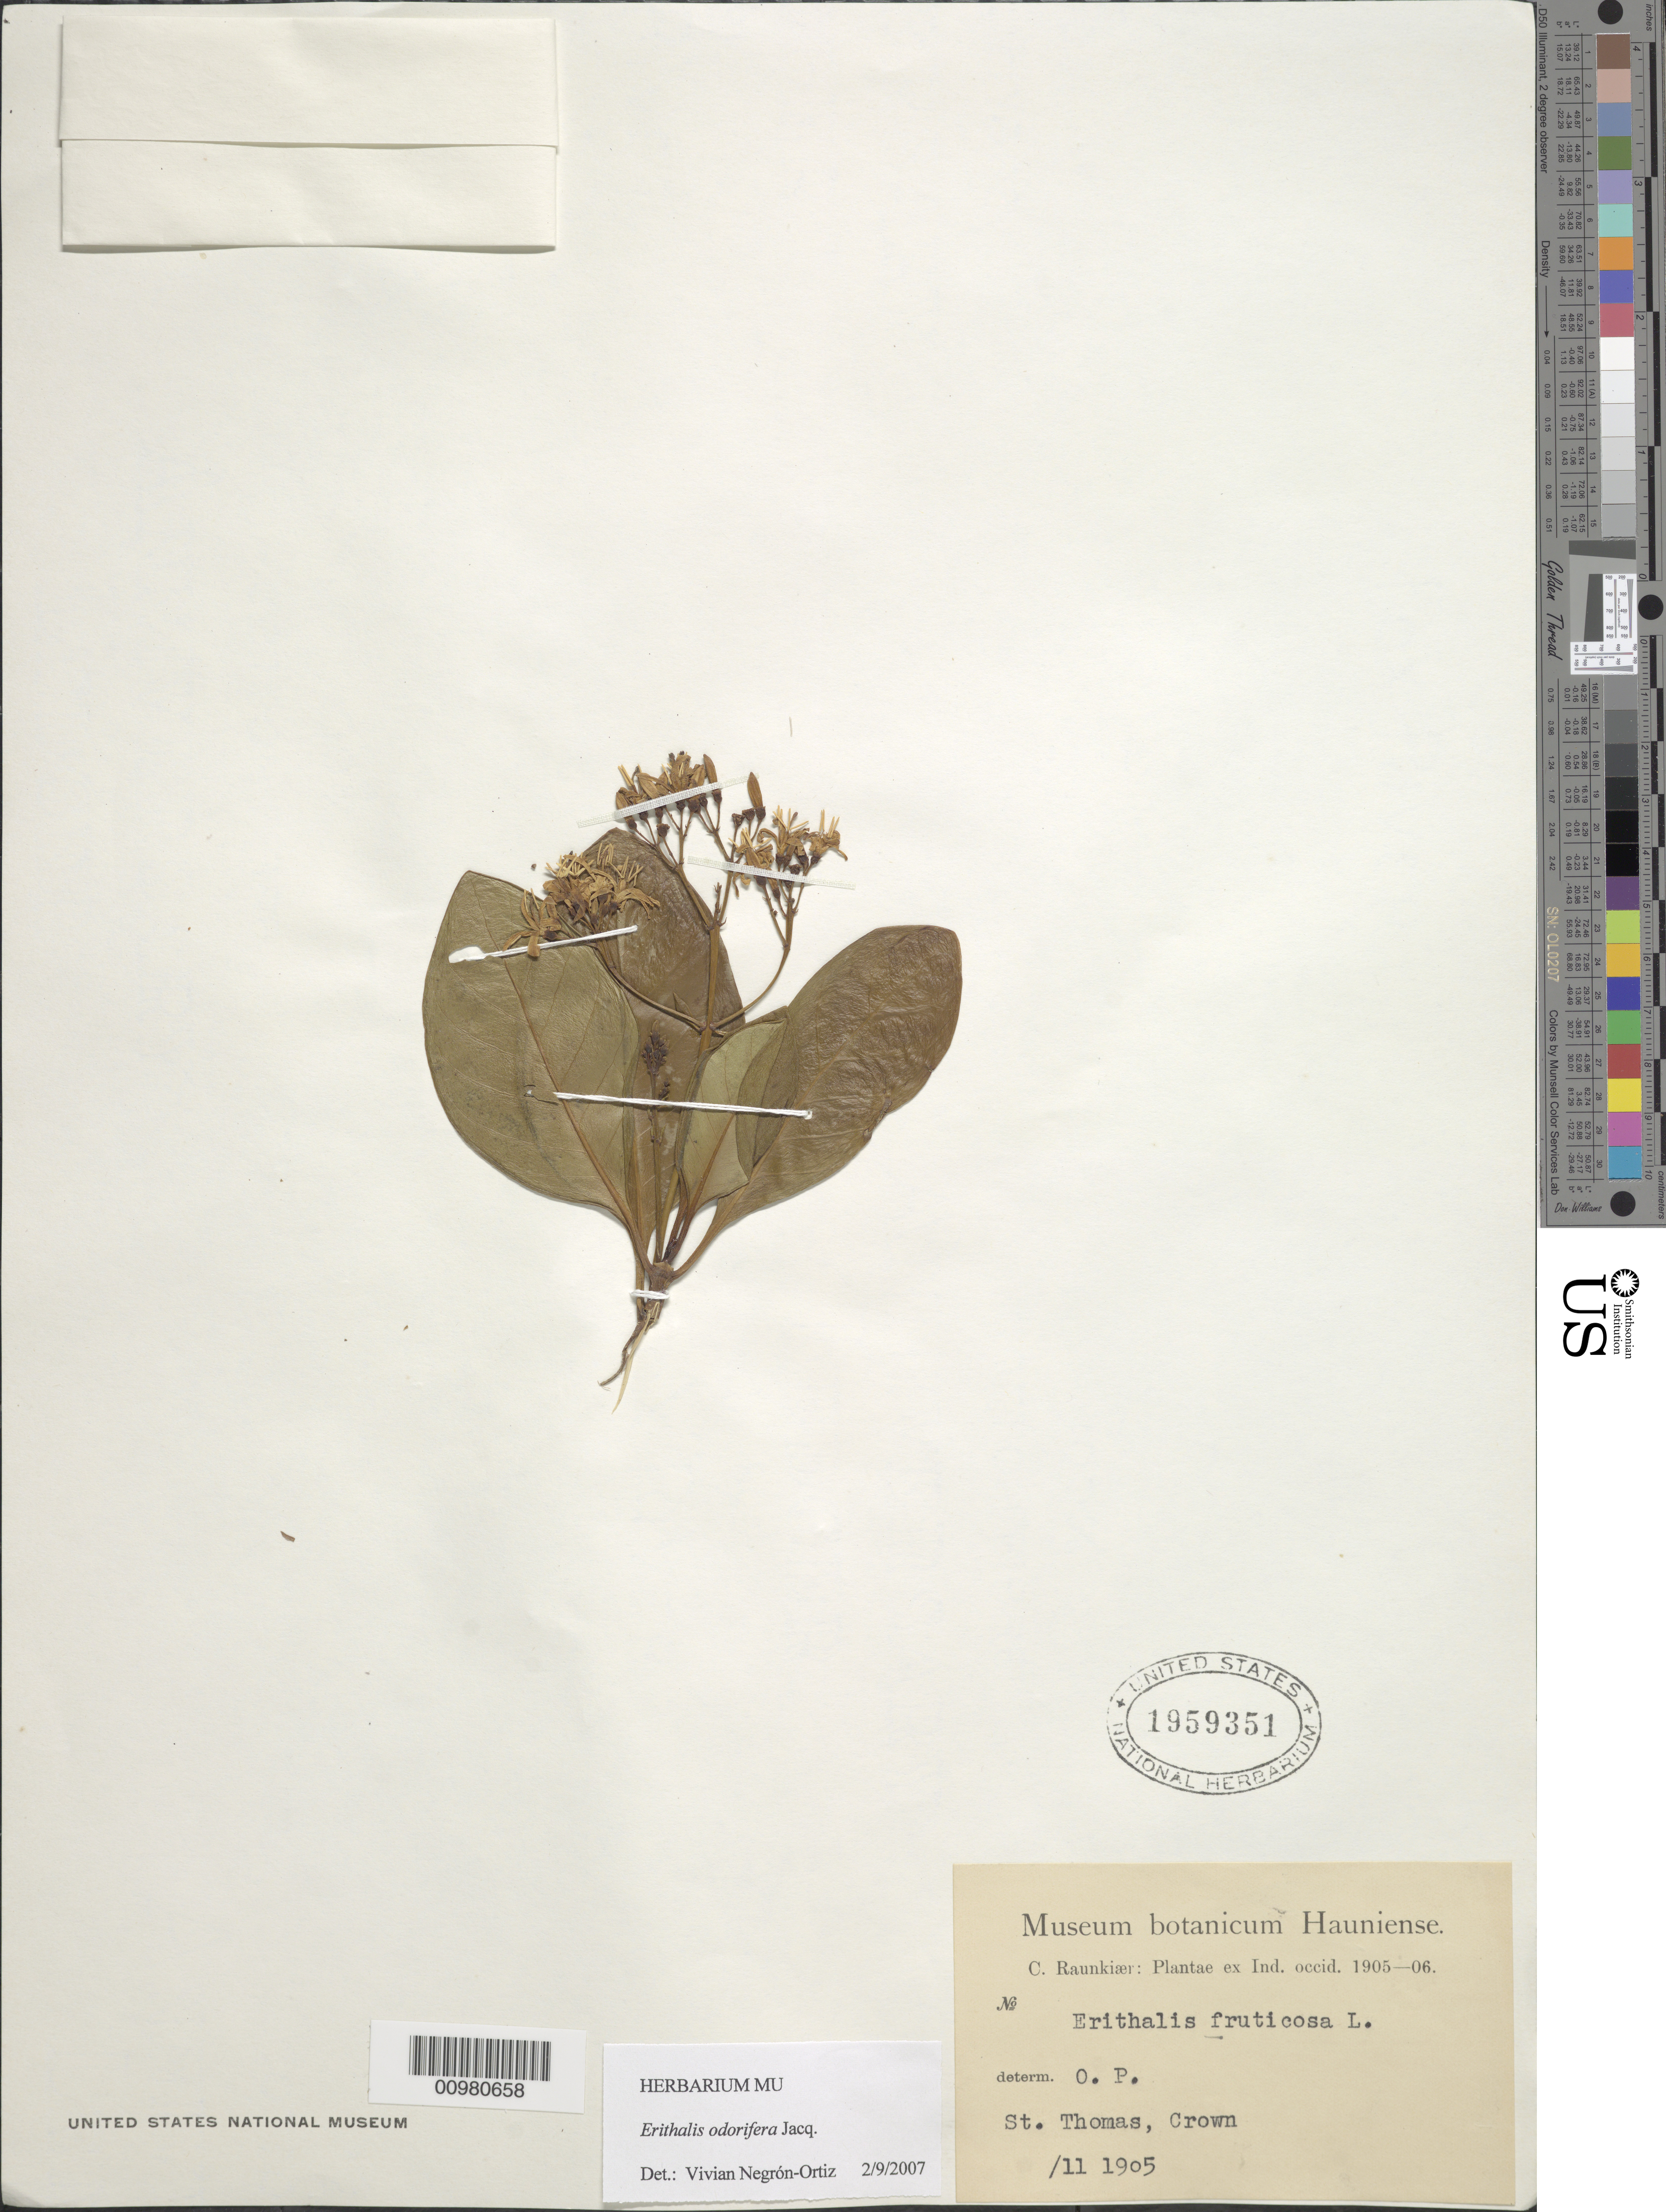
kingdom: Plantae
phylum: Tracheophyta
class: Magnoliopsida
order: Gentianales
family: Rubiaceae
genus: Erithalis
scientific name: Erithalis odorifera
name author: Jacq.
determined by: Negrón-Ortiz, V.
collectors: C. Raunckiær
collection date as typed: Nov 1905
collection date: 1905-11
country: U.S. Virgin Islands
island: St. Thomas I.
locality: Crown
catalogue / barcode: US 1959